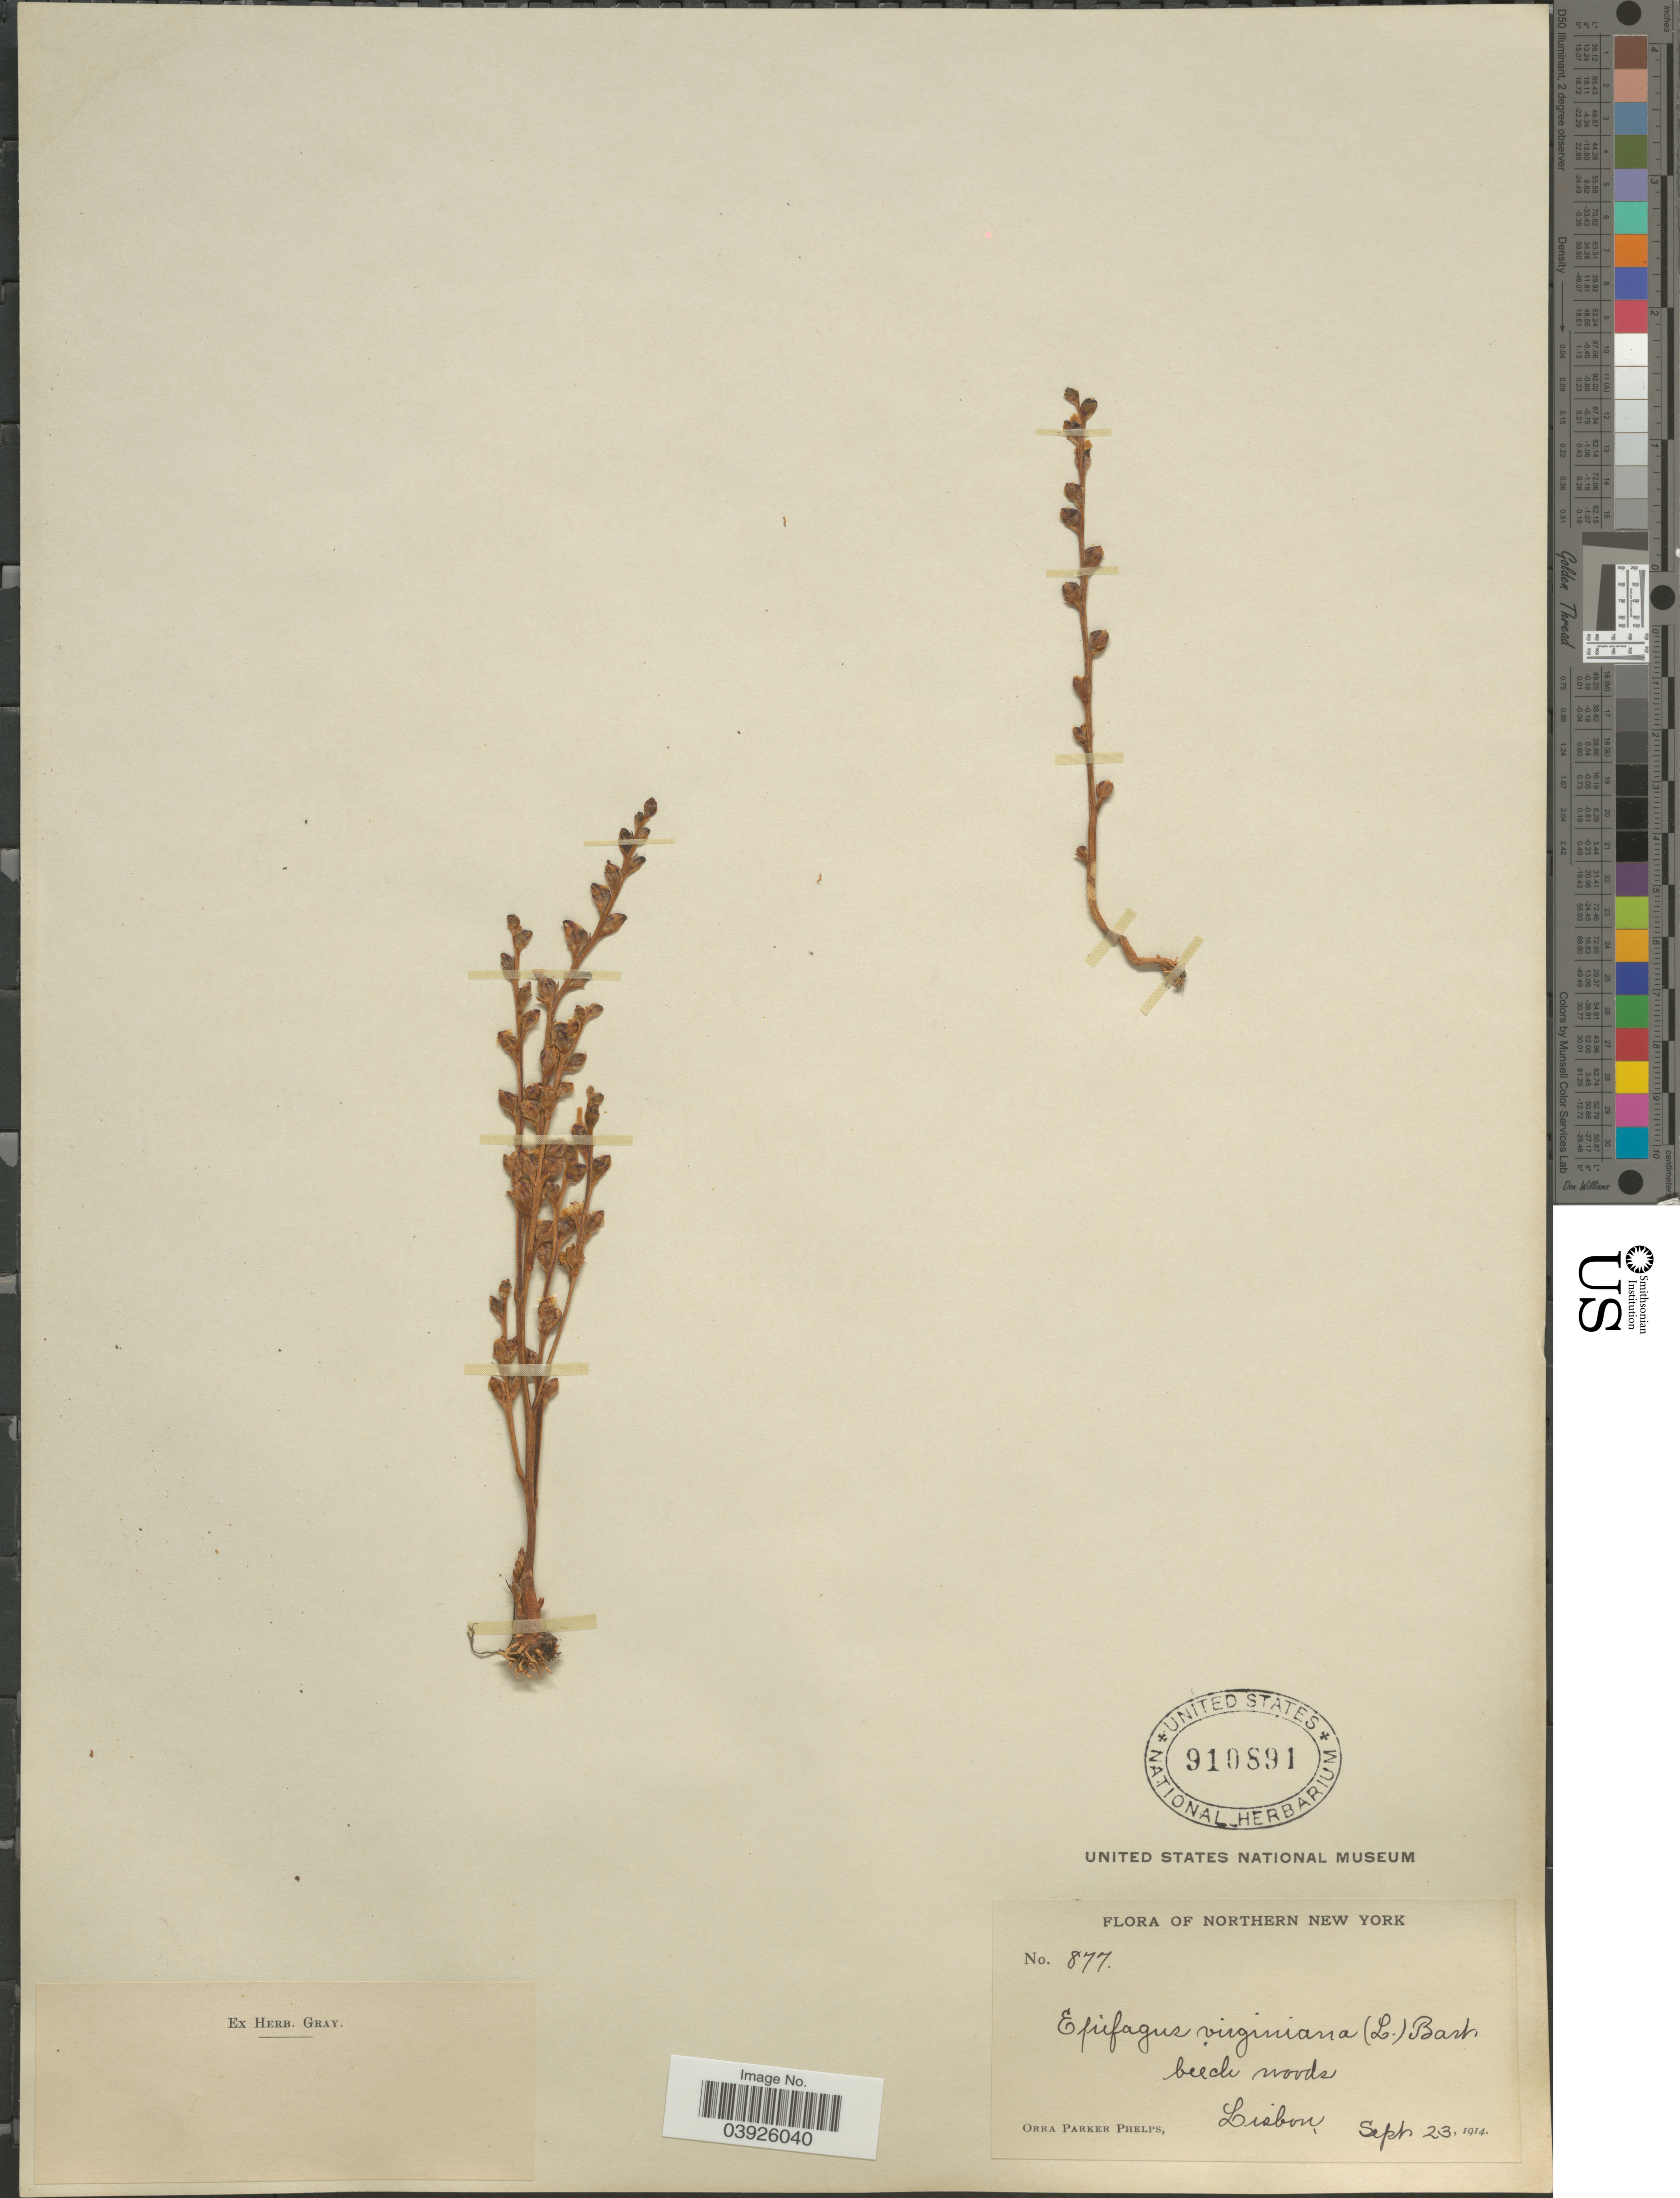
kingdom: Plantae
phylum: Tracheophyta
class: Magnoliopsida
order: Lamiales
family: Orobanchaceae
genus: Epifagus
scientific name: Epifagus virginiana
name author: (L.) W.P.C. Barton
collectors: O. P. Phelps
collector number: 877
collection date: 1914-09-23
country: United States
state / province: New York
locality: Northern New York. Lisbon.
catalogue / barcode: US 910891